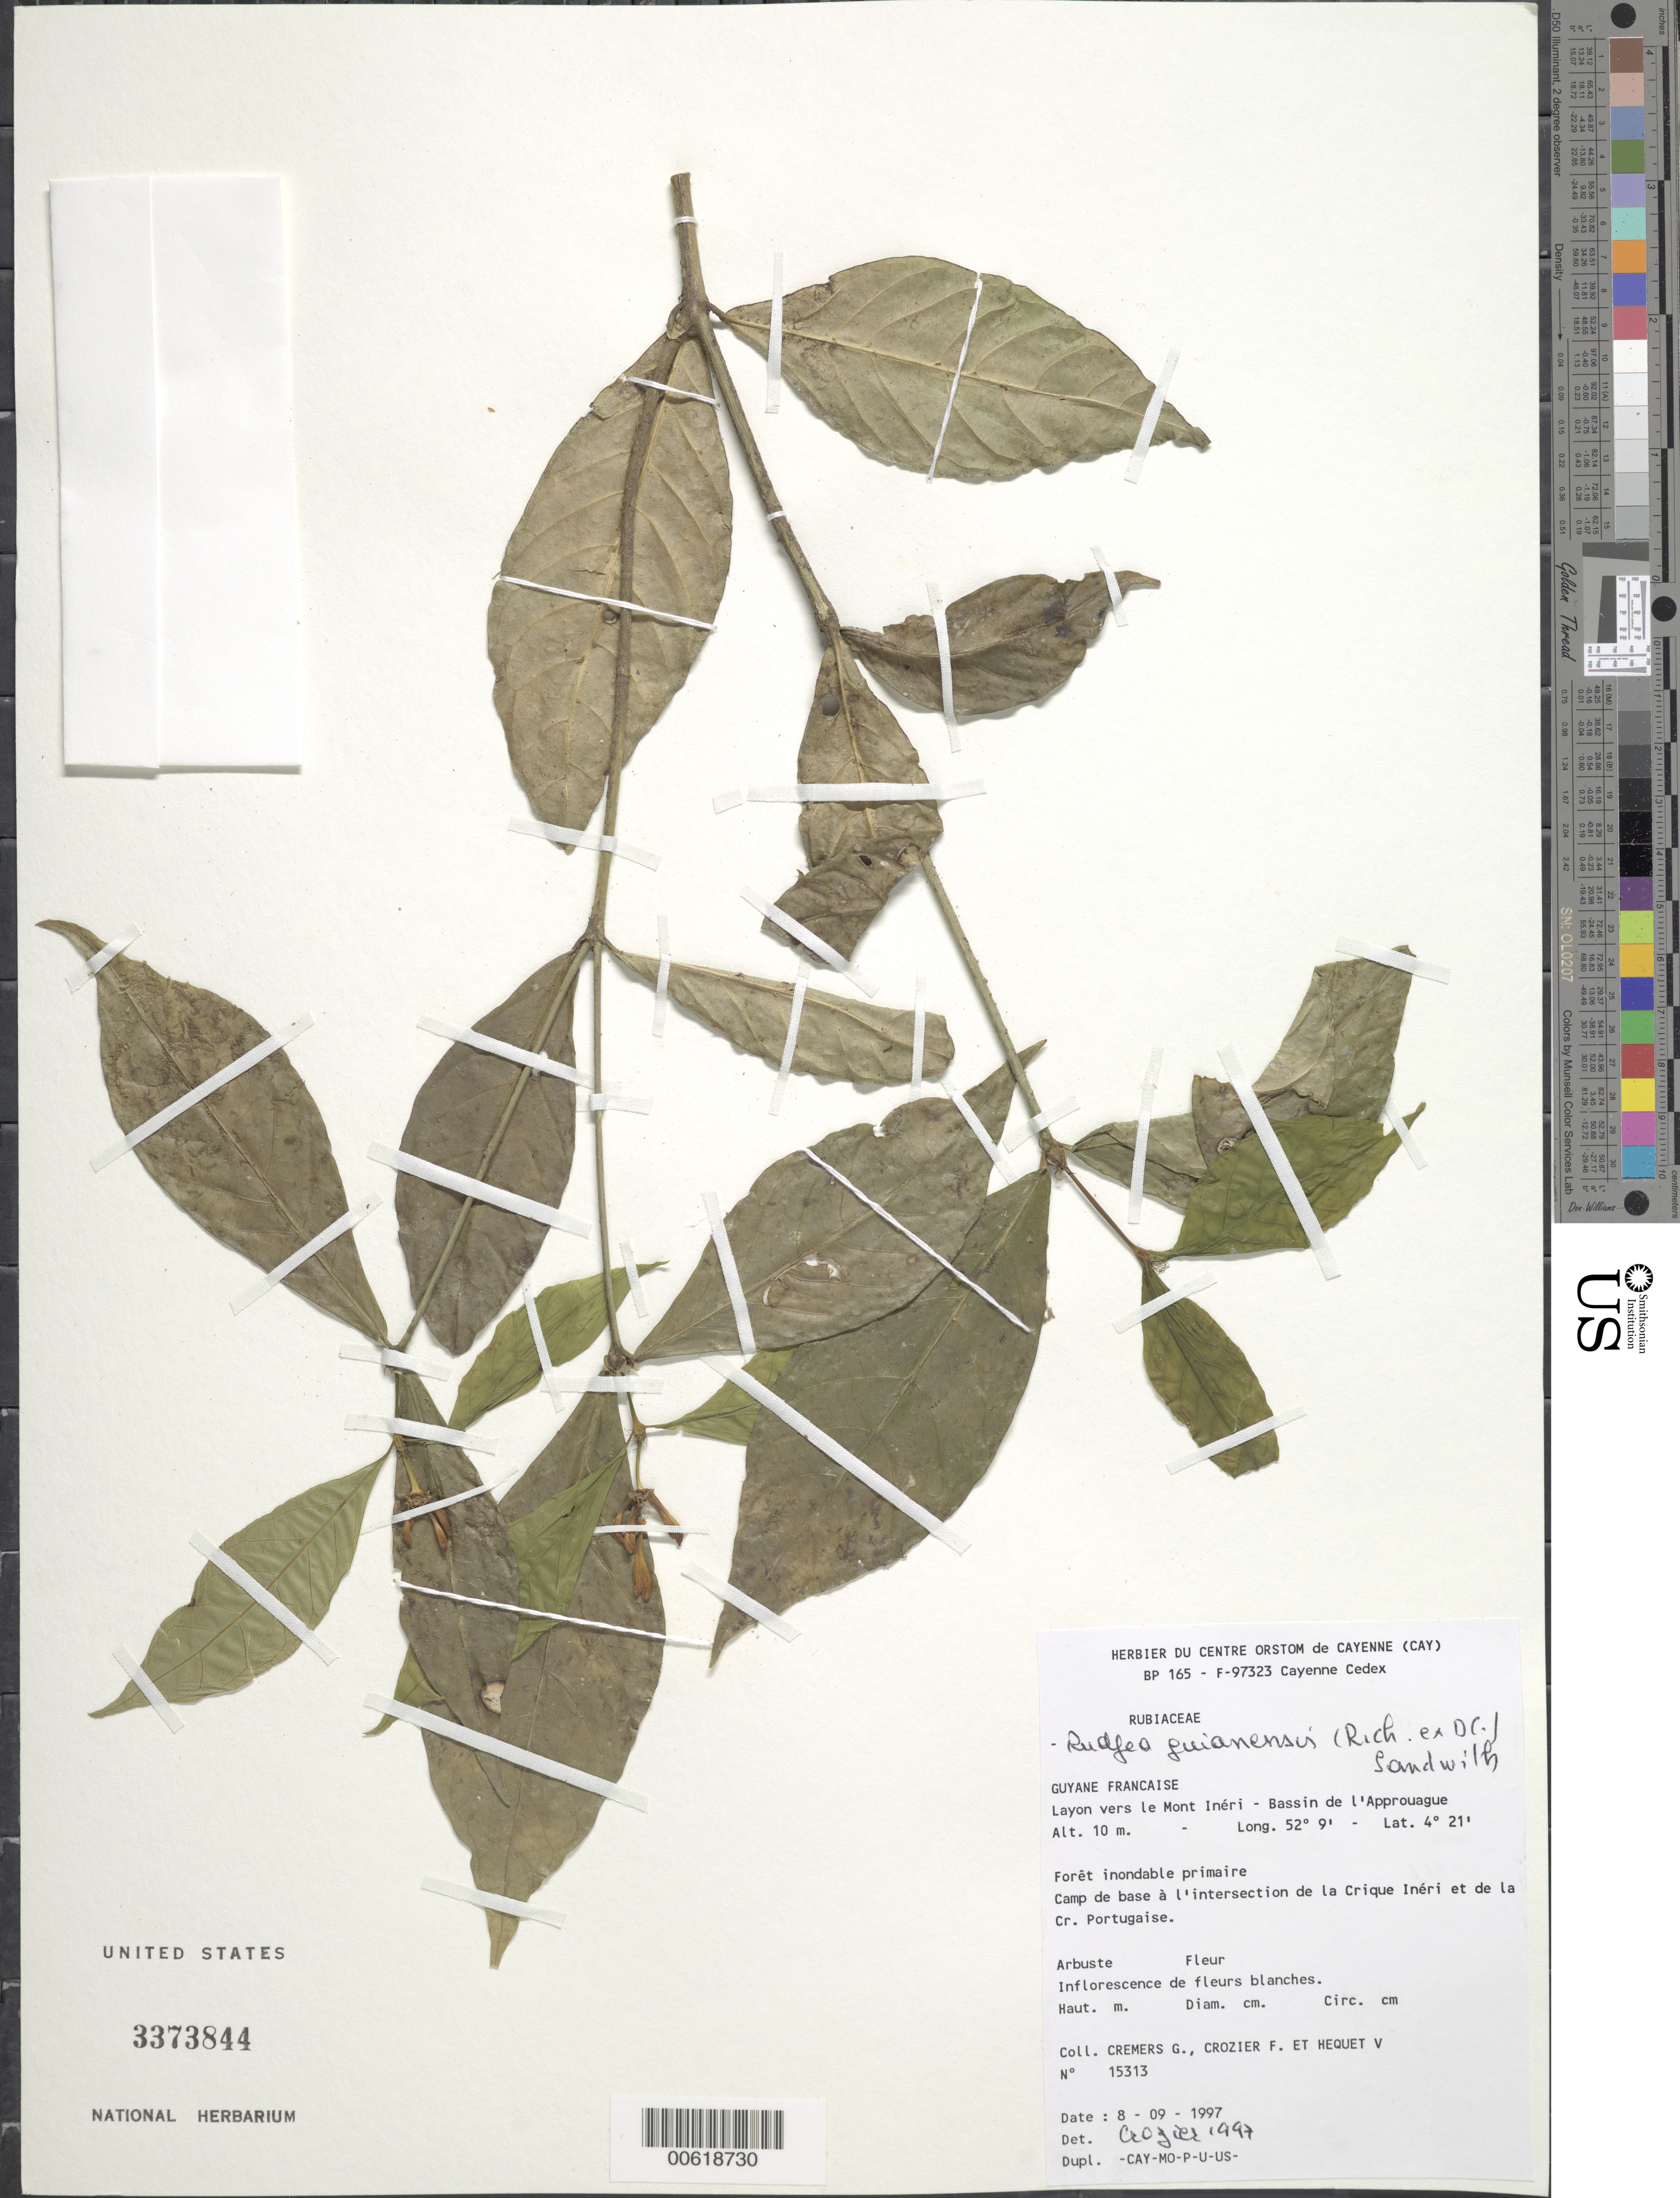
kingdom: Plantae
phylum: Tracheophyta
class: Magnoliopsida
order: Gentianales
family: Rubiaceae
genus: Rudgea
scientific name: Rudgea guyanensis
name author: (A. Rich.) Sandwith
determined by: Crozier, F.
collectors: G. Cremers, F. Crozier & V. Hequet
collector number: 15313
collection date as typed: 8-Sep-97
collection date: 1997-09-08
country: French Guiana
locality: Mont Inéri, Bassin de l'Approuague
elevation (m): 10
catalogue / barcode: US 3373844